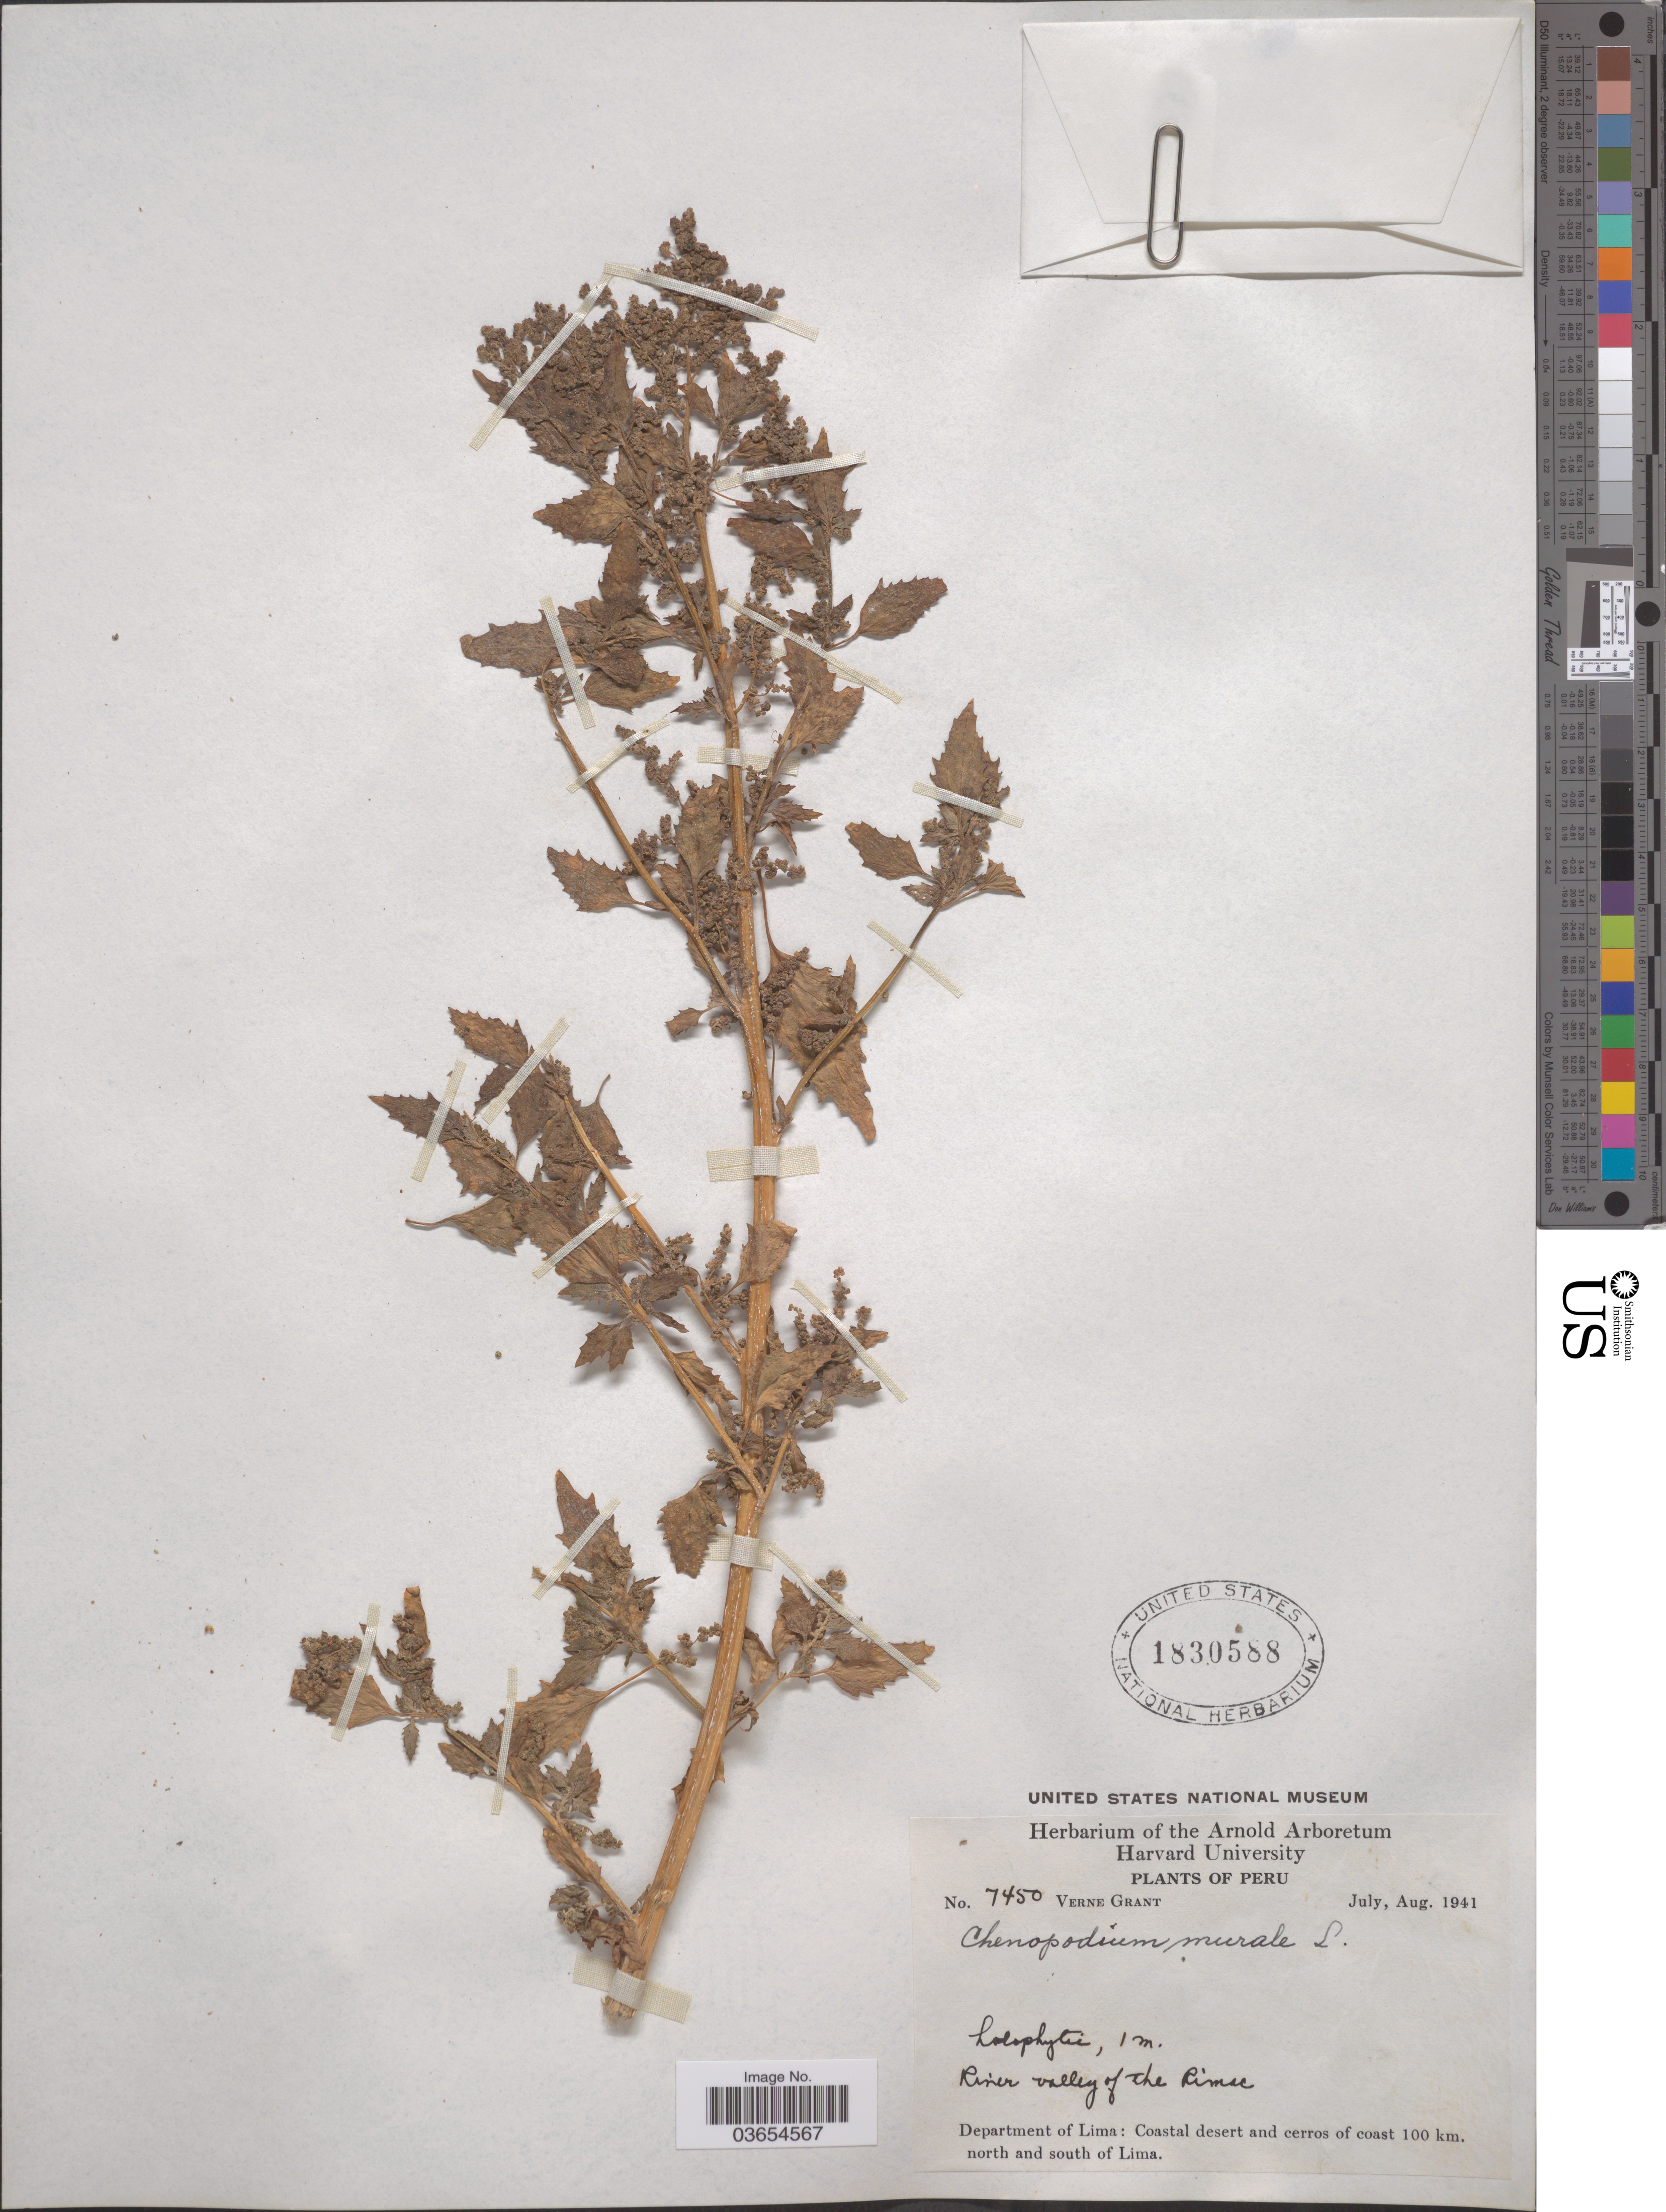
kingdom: Plantae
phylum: Tracheophyta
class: Magnoliopsida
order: Caryophyllales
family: Amaranthaceae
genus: Chenopodium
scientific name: Chenopodium murale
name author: L.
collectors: V. Grant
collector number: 7450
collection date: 1941-07/1941-08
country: Peru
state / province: Lima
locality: River valley of the Rimac. Department of Lima: Coastal desert and cerros of coast 100 km. north and south of Lima.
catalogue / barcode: US 1830588